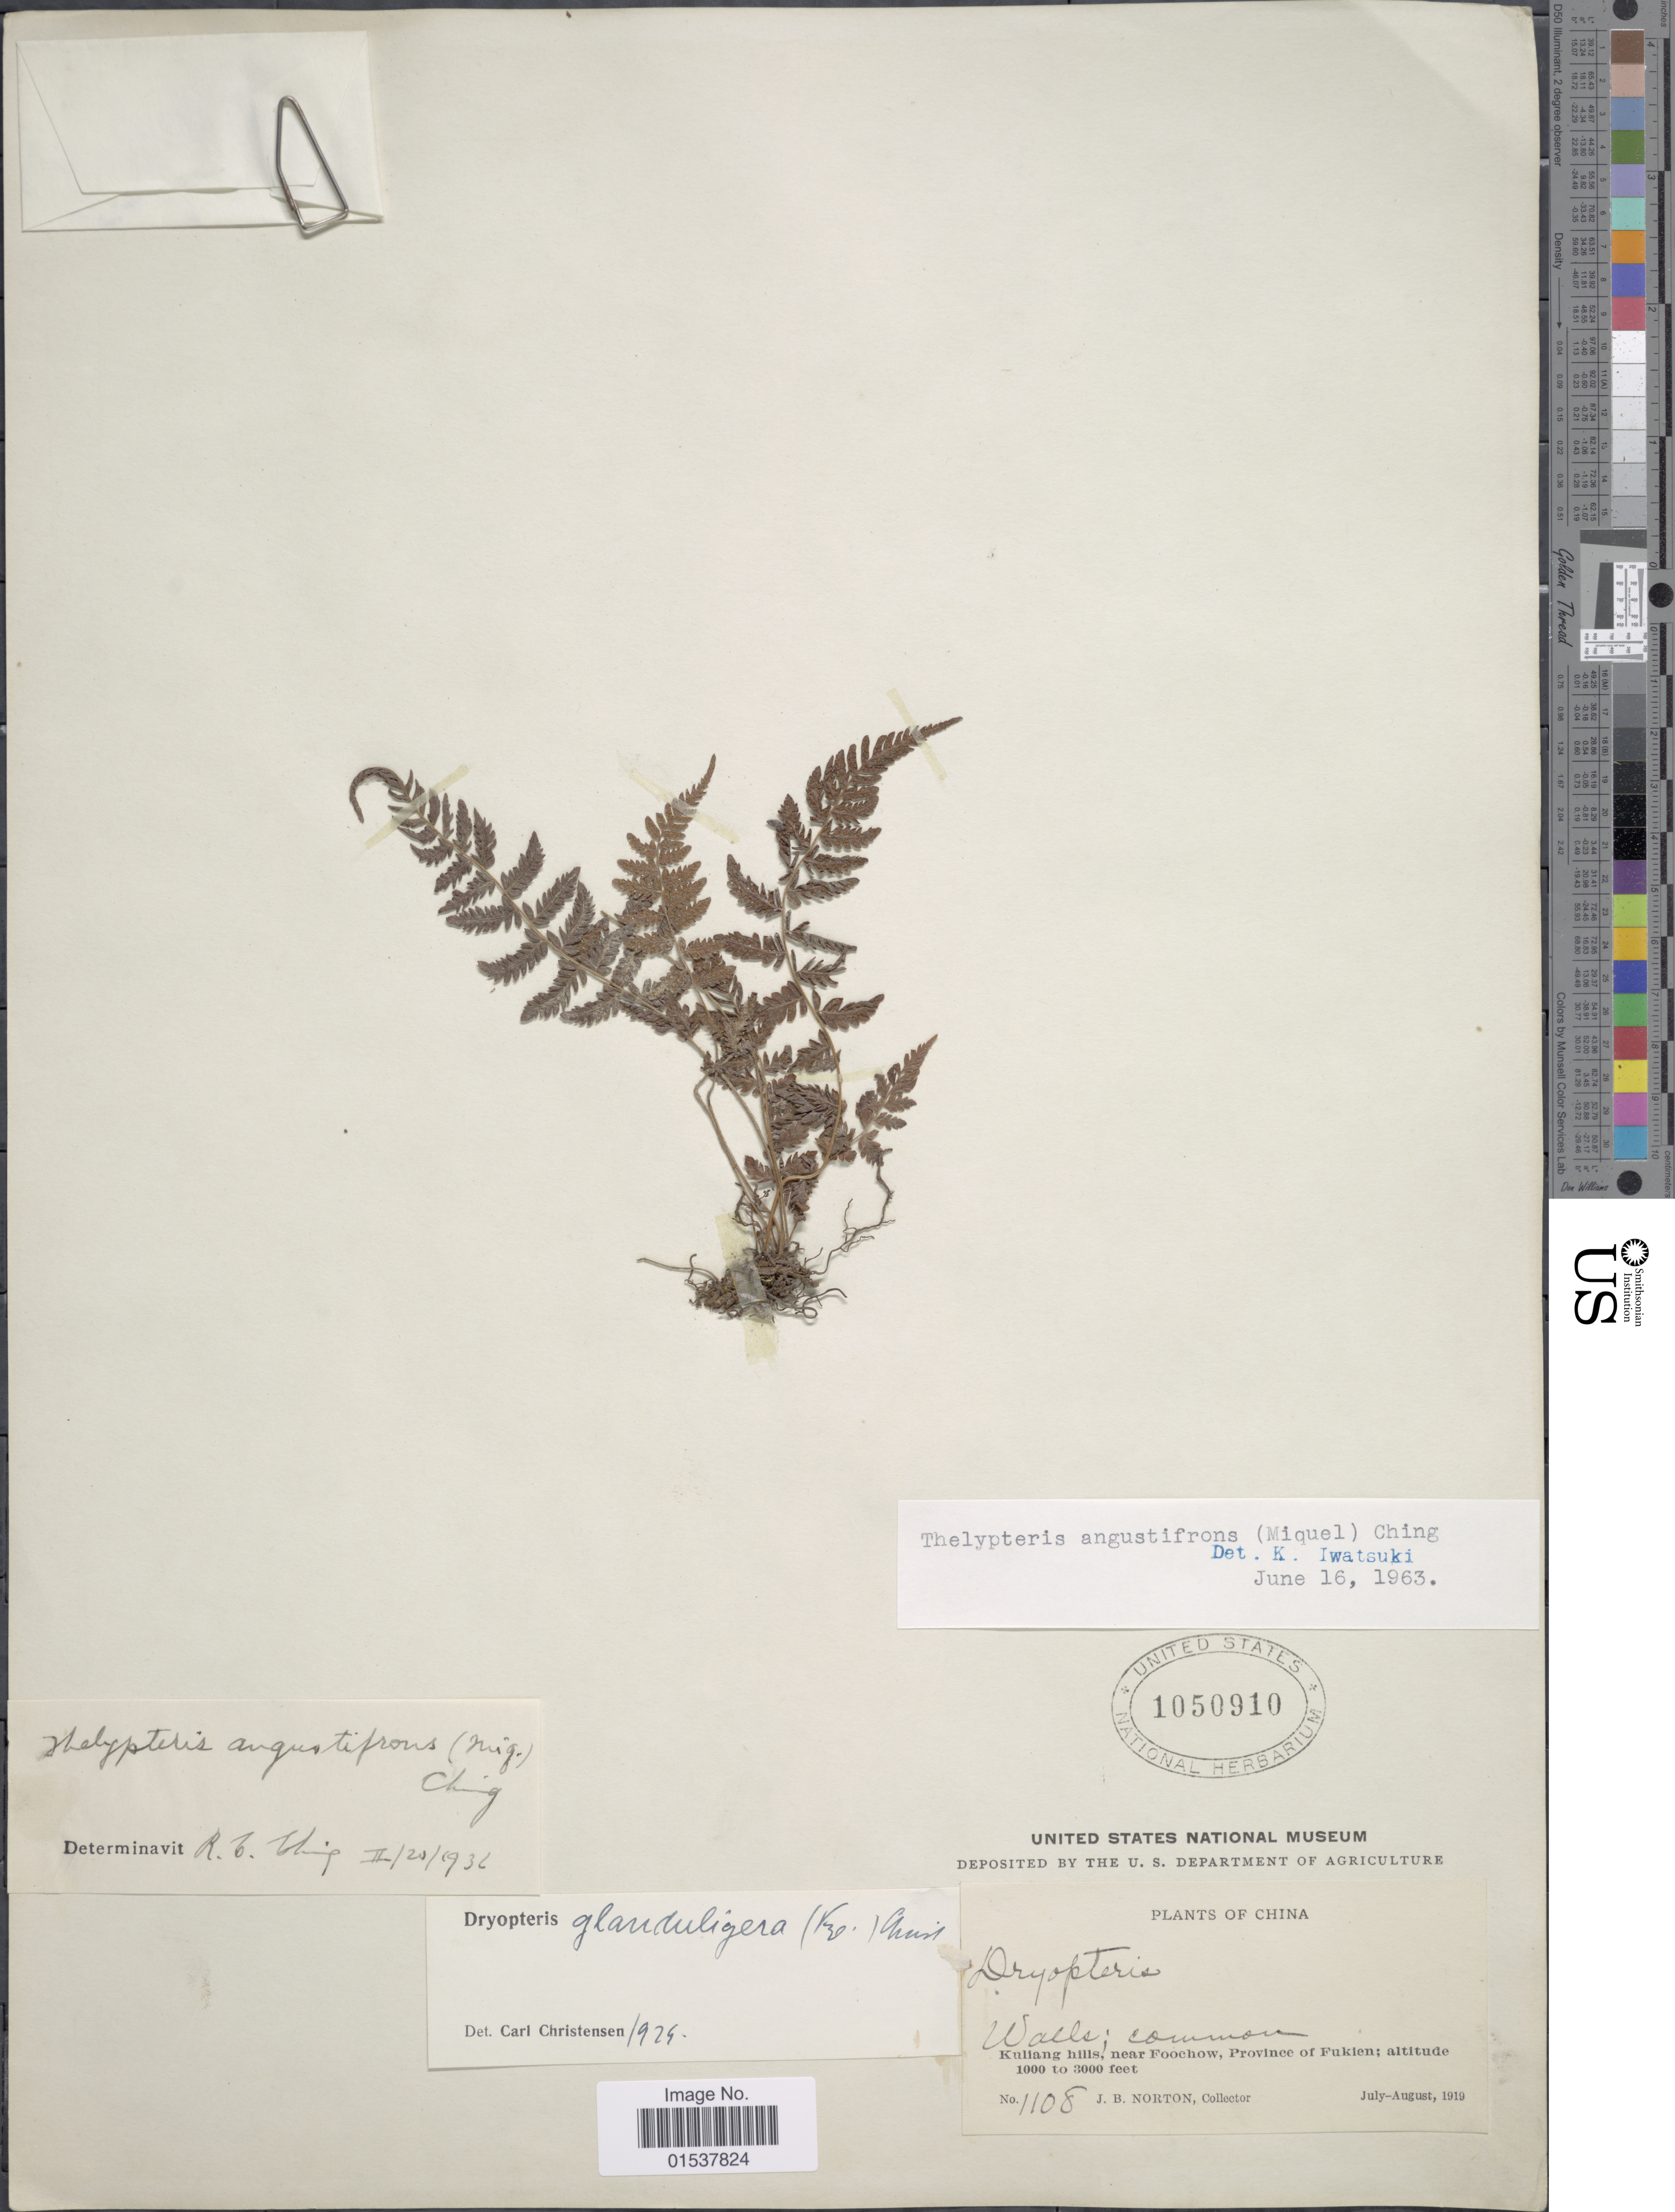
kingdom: Plantae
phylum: Tracheophyta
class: Polypodiopsida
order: Polypodiales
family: Thelypteridaceae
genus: Parathelypteris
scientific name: Parathelypteris angustifrons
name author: (Miq.) Ching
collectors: J. B. Norton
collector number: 1108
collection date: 1919-07/1919-08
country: China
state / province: Fujian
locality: Kuliang hills, near Foochow, Province of Fukien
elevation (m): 305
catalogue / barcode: US 1050910